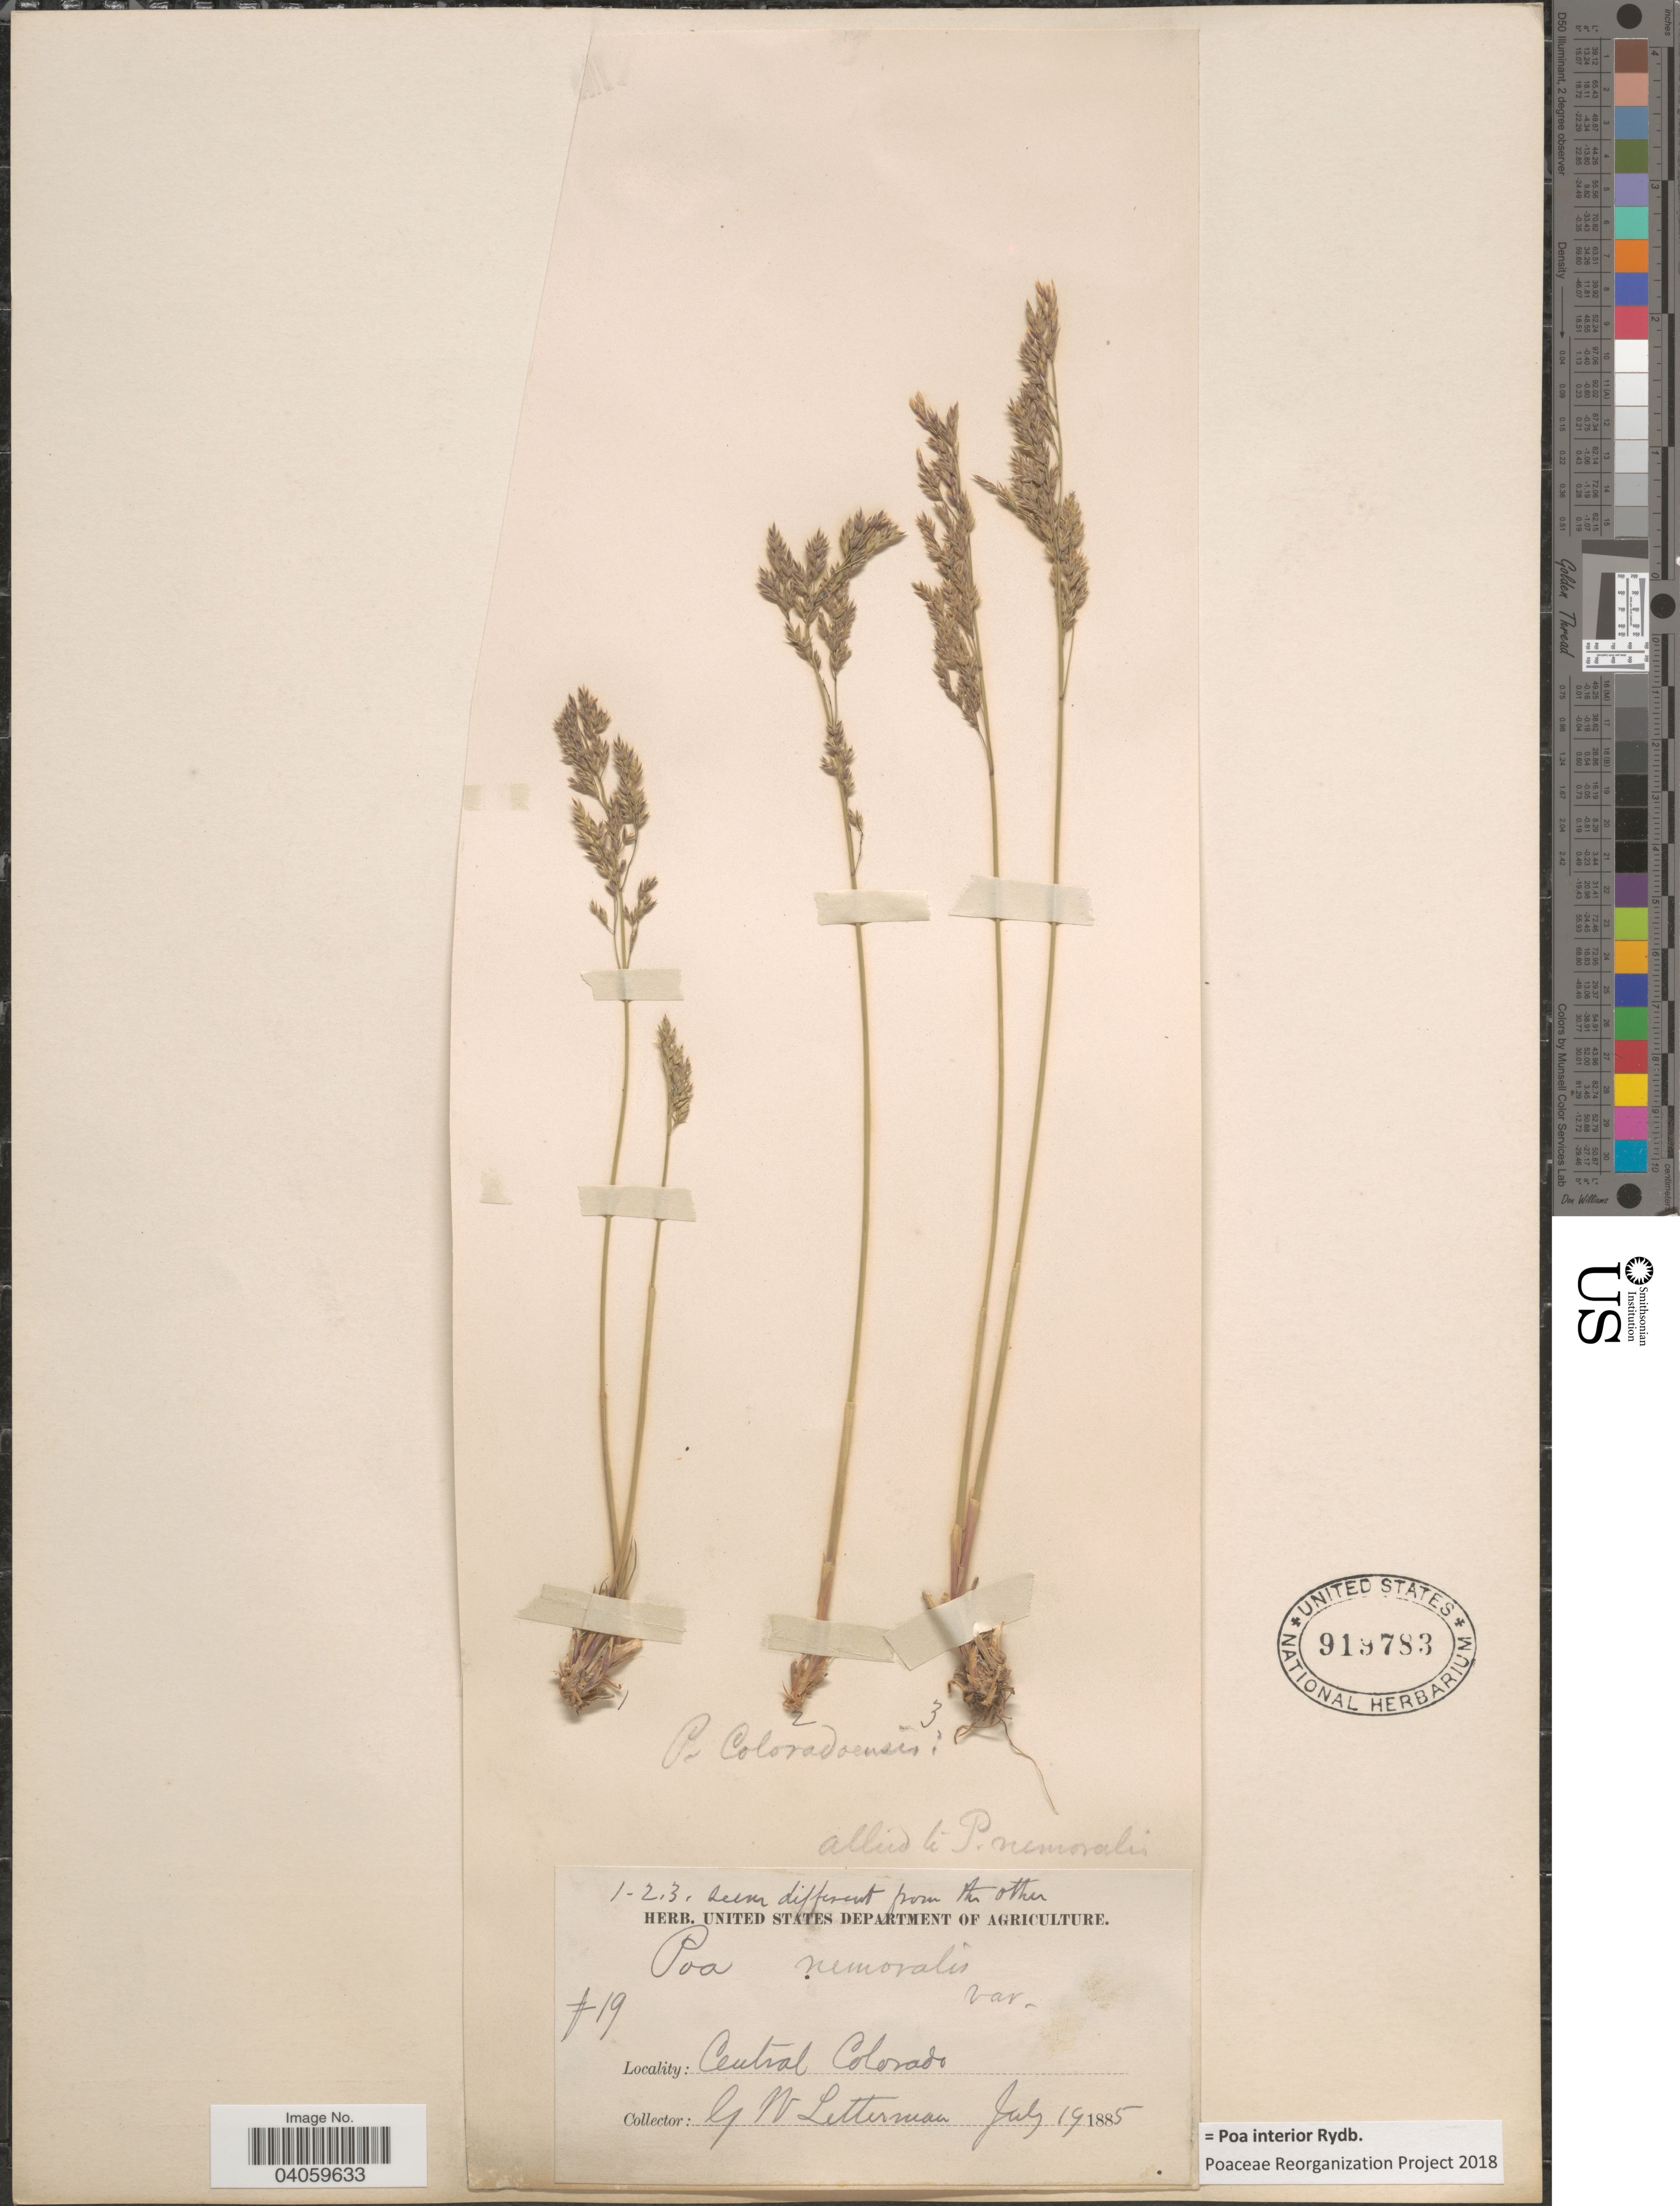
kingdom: Plantae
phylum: Tracheophyta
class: Liliopsida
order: Poales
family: Poaceae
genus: Poa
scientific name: Poa interior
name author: Rydb.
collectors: G. W. Letterman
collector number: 19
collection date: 1885-07-19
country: United States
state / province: Colorado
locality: Central Colorado.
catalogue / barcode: US 919783